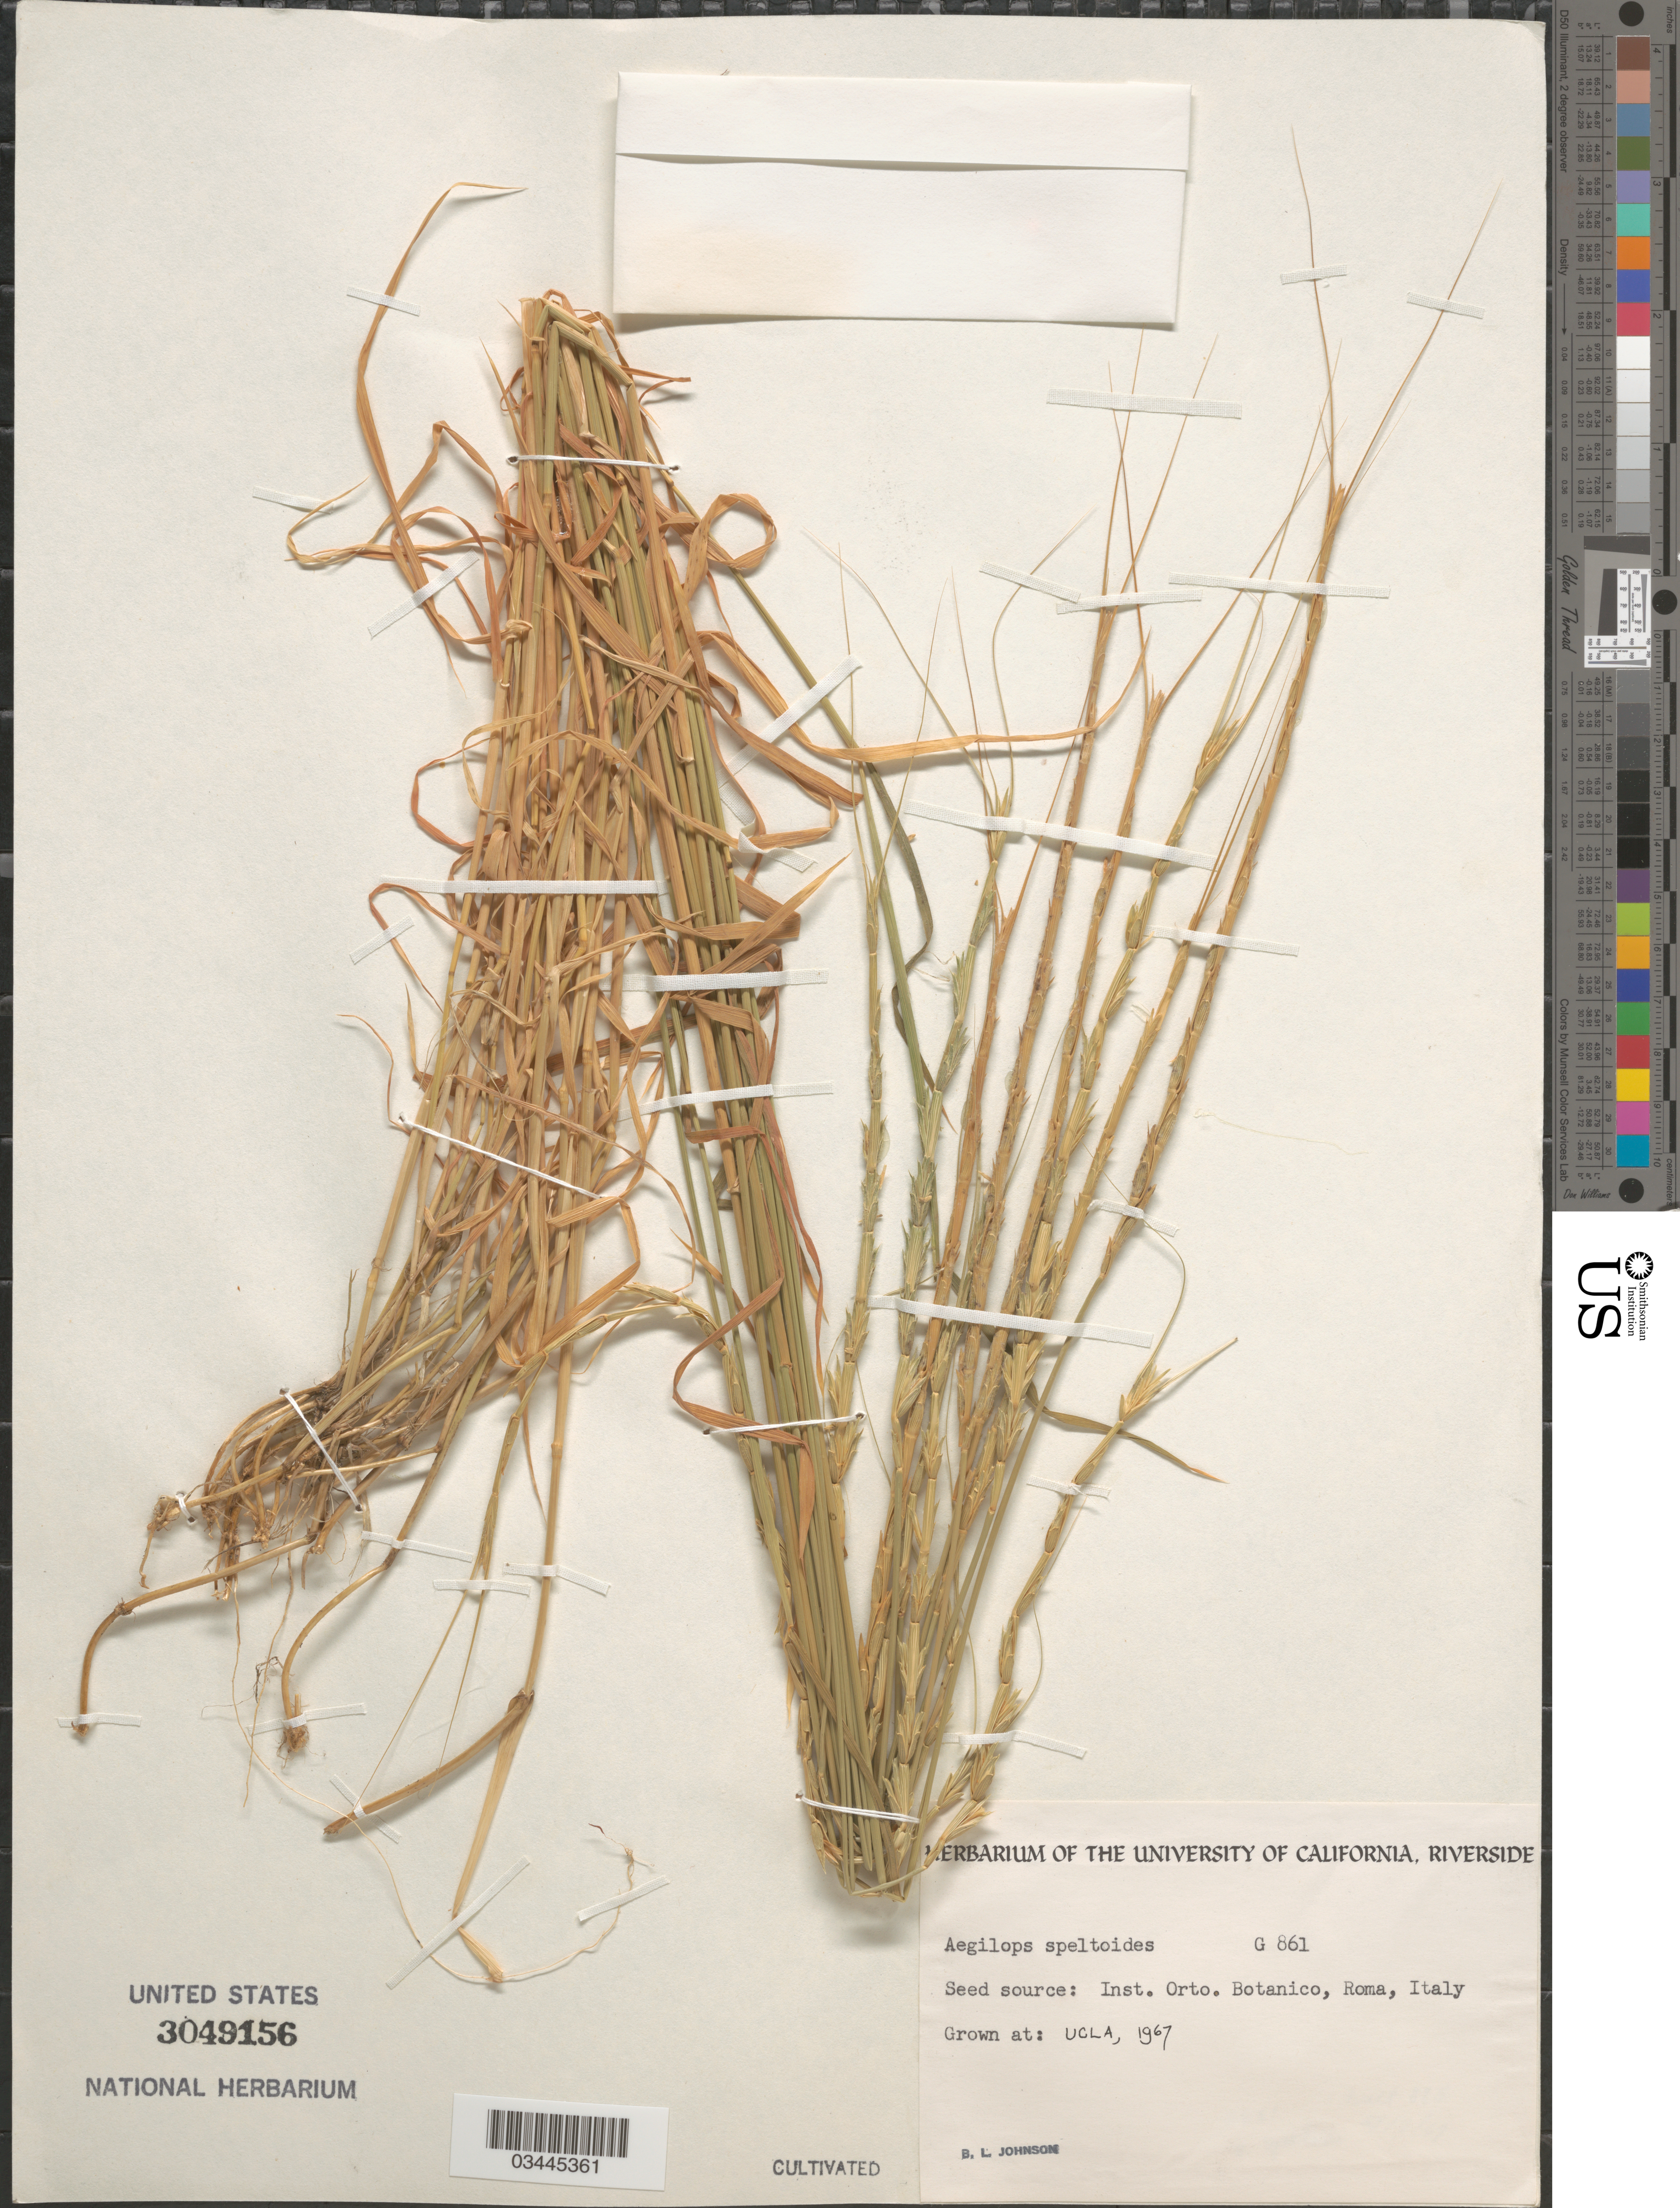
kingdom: Plantae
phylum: Tracheophyta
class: Liliopsida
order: Poales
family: Poaceae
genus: Aegilops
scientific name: Aegilops speltoides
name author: Tausch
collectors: B. Johnson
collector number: G861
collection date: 1967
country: United States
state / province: California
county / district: Los Angeles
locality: UCLA.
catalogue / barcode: US 3049156